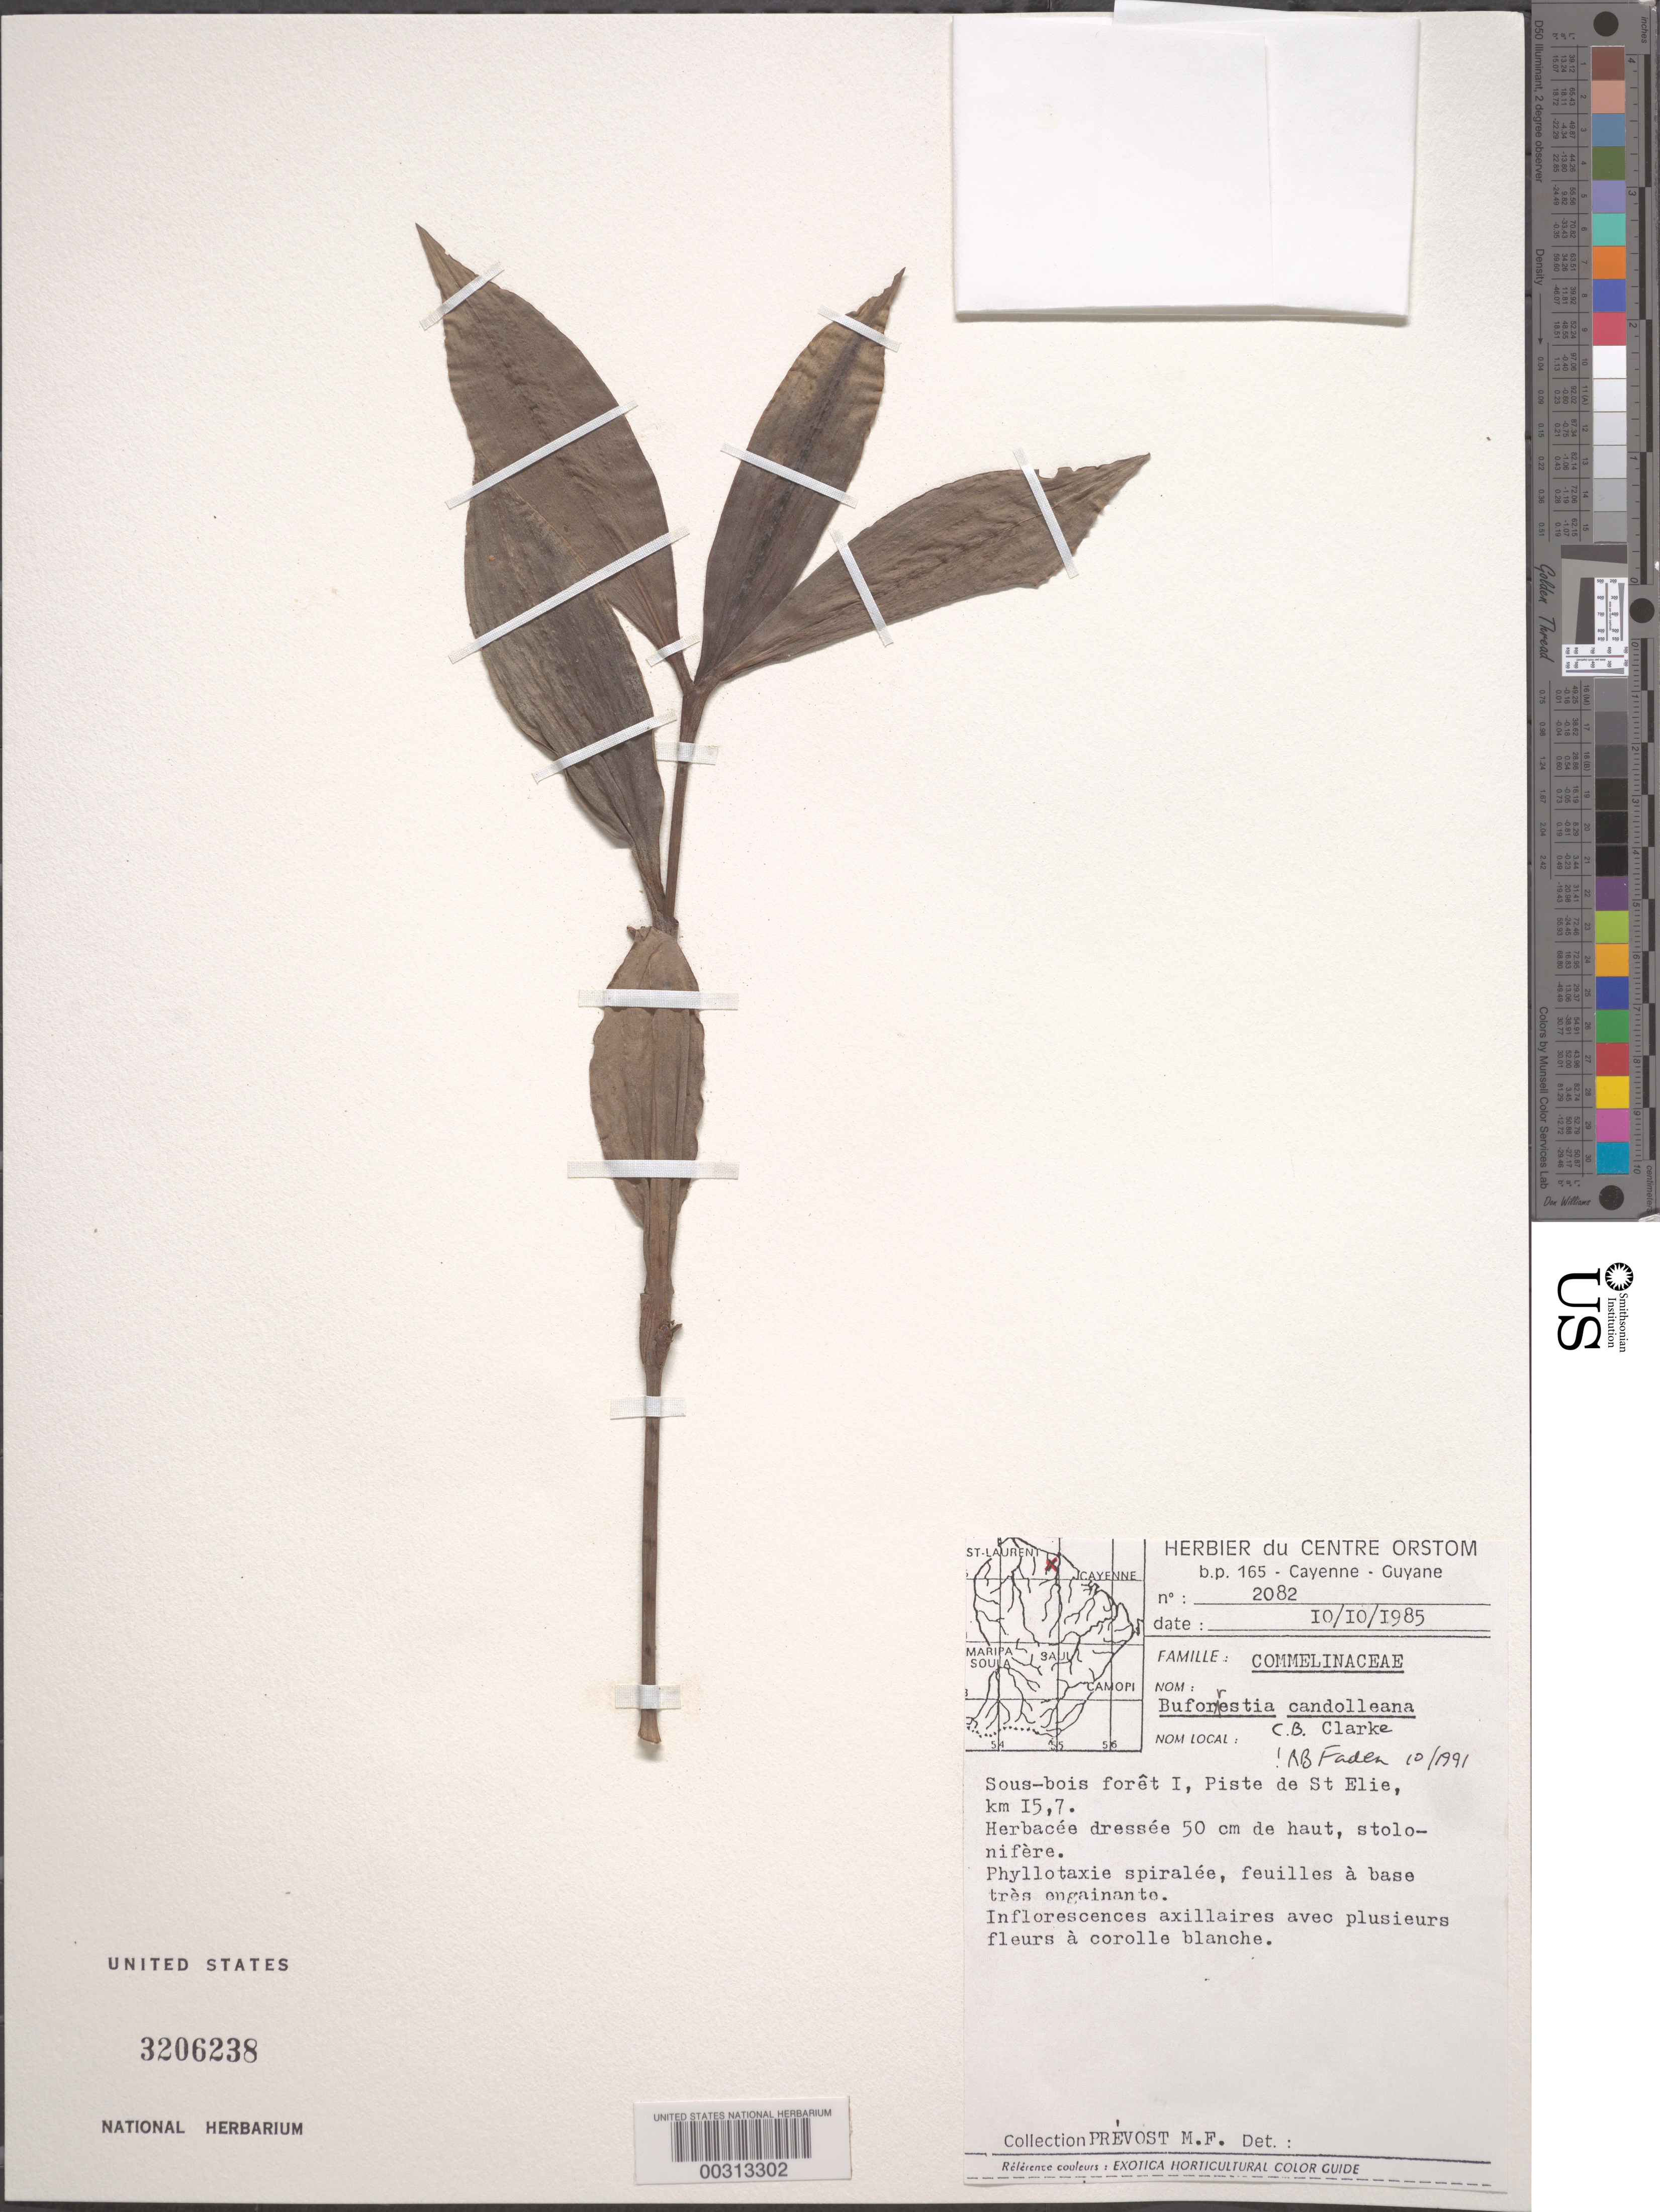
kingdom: Plantae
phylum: Tracheophyta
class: Liliopsida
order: Commelinales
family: Commelinaceae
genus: Buforrestia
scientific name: Buforrestia candolleana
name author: C.B. Clarke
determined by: Faden, Robert B., (US), Smithsonian Institution - National Museum of Natural History (UNITED STATES)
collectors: M.-F. Prévost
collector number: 2082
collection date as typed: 10 Oct 1985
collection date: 1985-10-10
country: French Guiana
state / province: Cayenne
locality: Sous-bois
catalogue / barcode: US 3206238